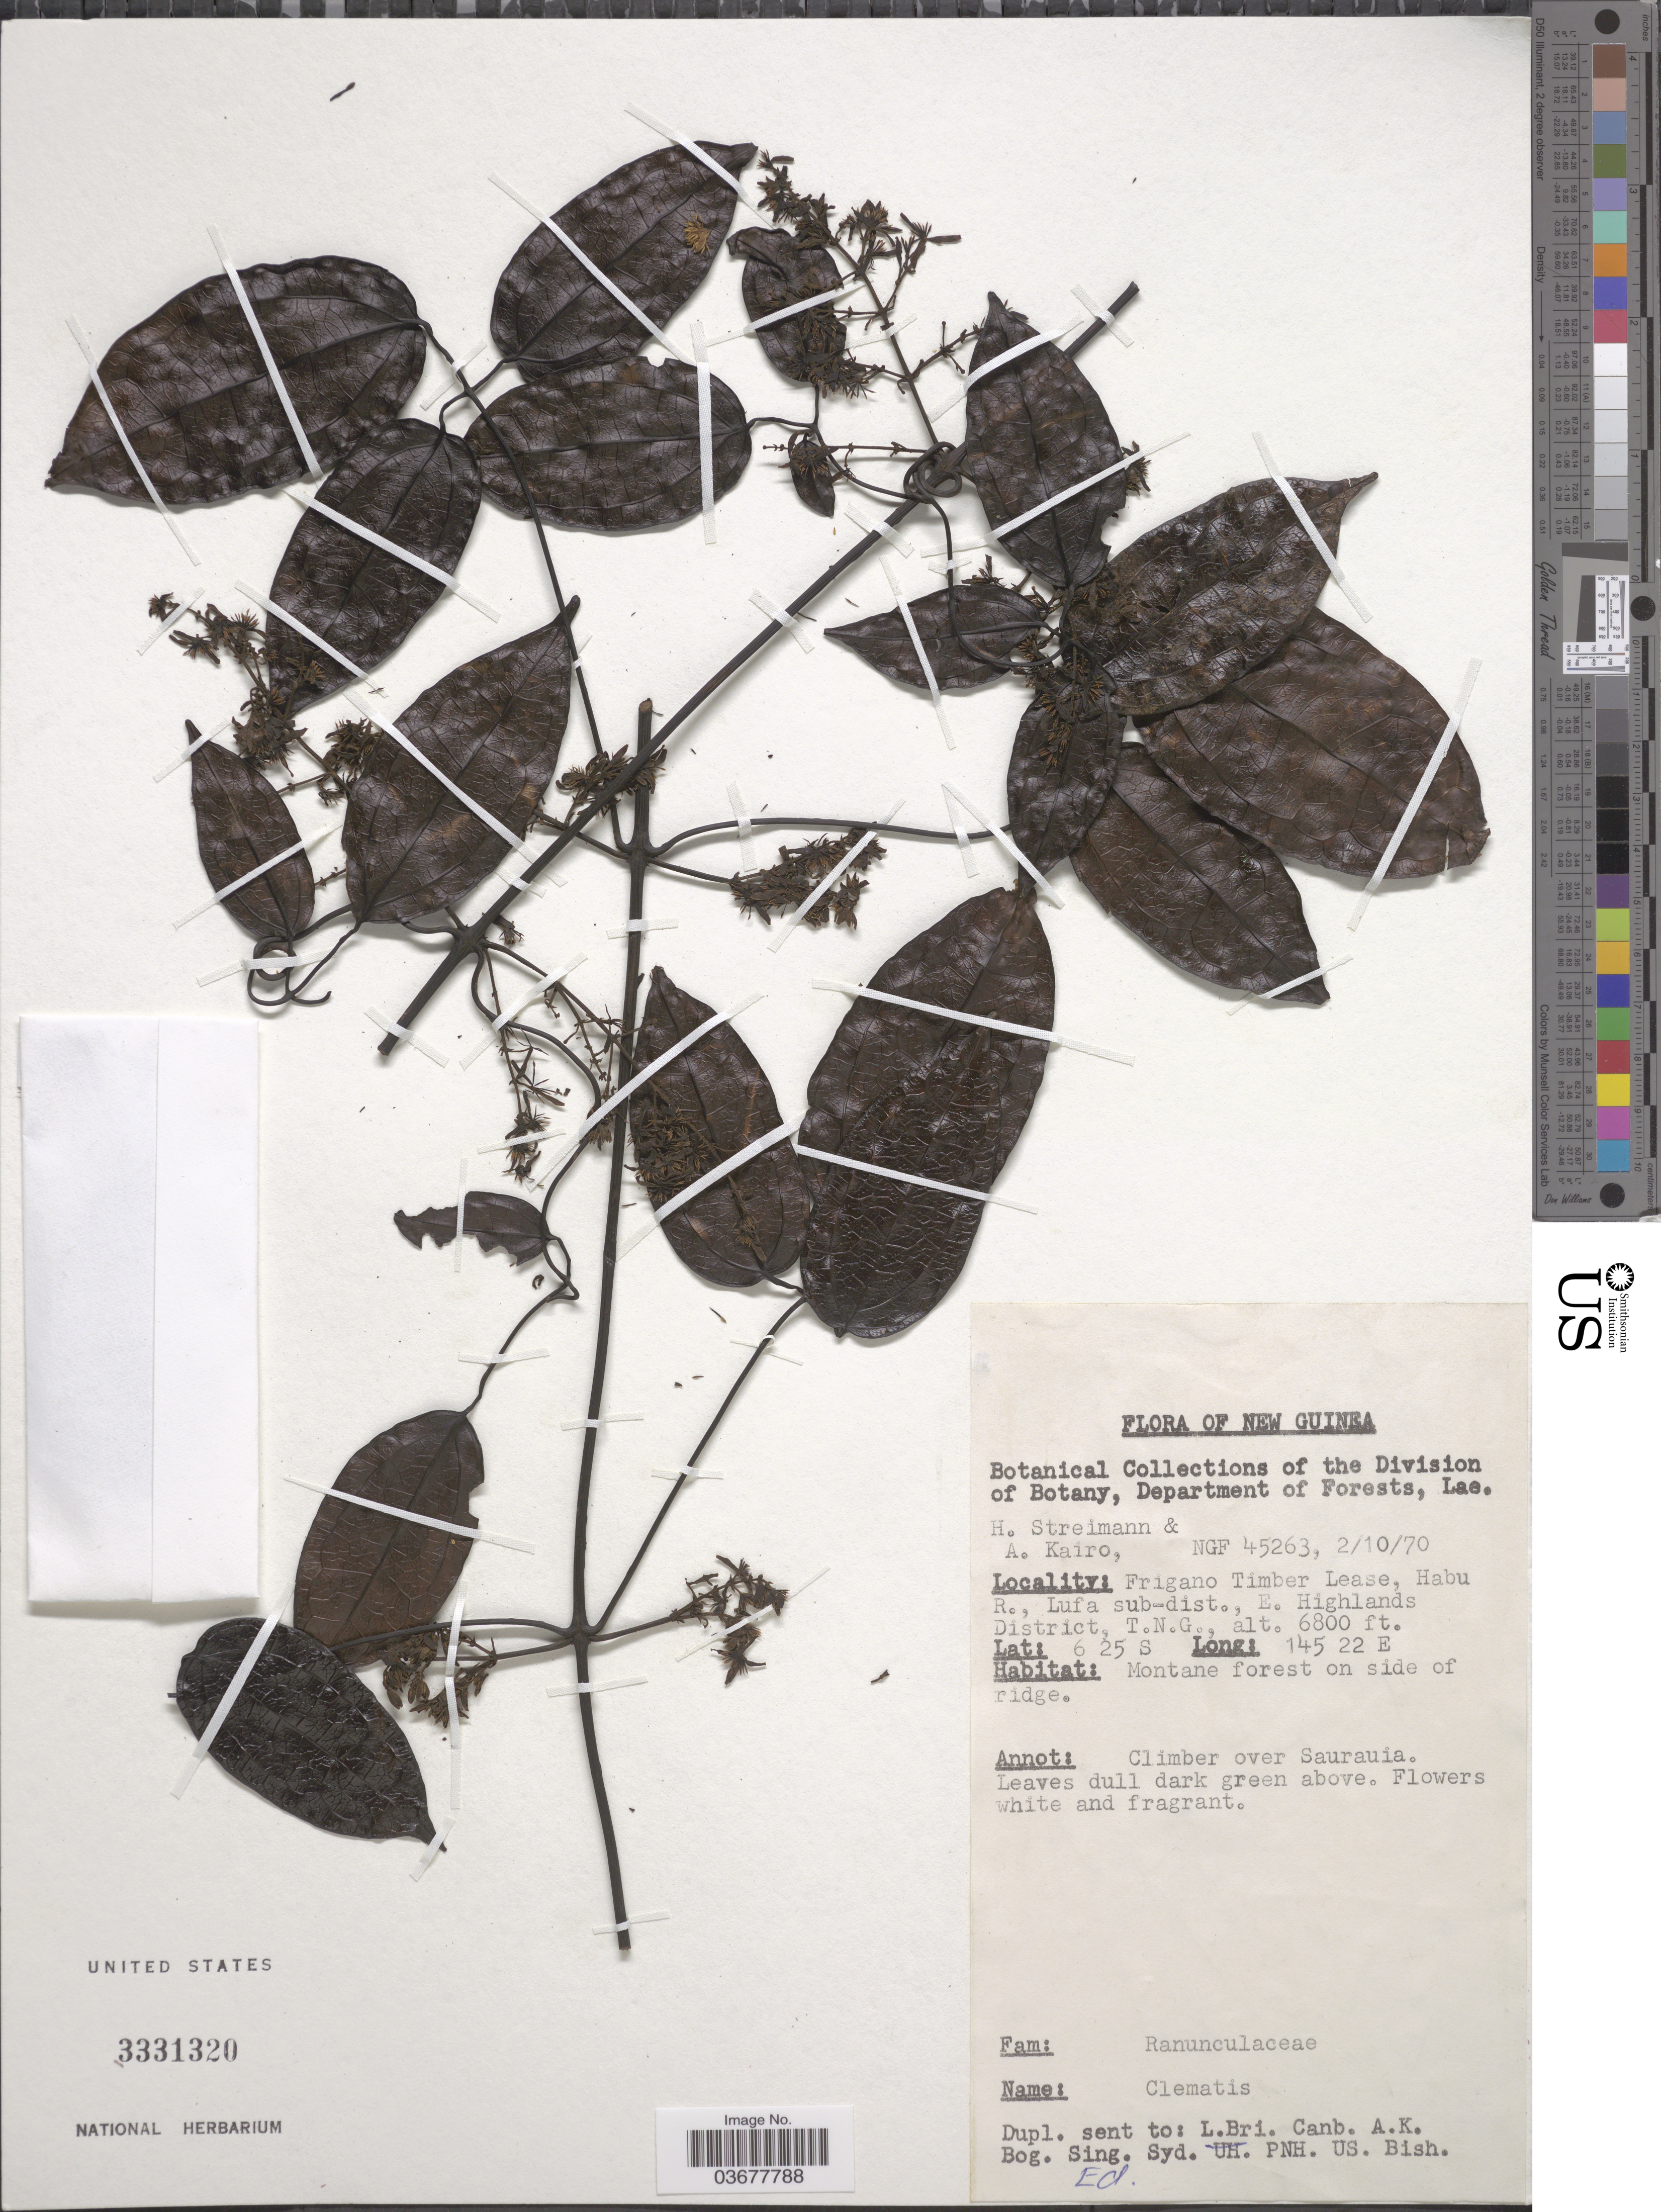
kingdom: Plantae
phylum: Tracheophyta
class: Magnoliopsida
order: Ranunculales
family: Ranunculaceae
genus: Clematis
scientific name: Clematis sp.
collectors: H. Streimann & A. Kairo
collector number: NGF 45263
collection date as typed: Transcribed d/m/y: 2/10/70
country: Papua New Guinea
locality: New Guinea. Frigano Timber Lease, Habu R., Lufa sub-dist., E. Highlands District, T.N.G. Montane forest on side of ridge.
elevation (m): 2073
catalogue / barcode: US 3331320